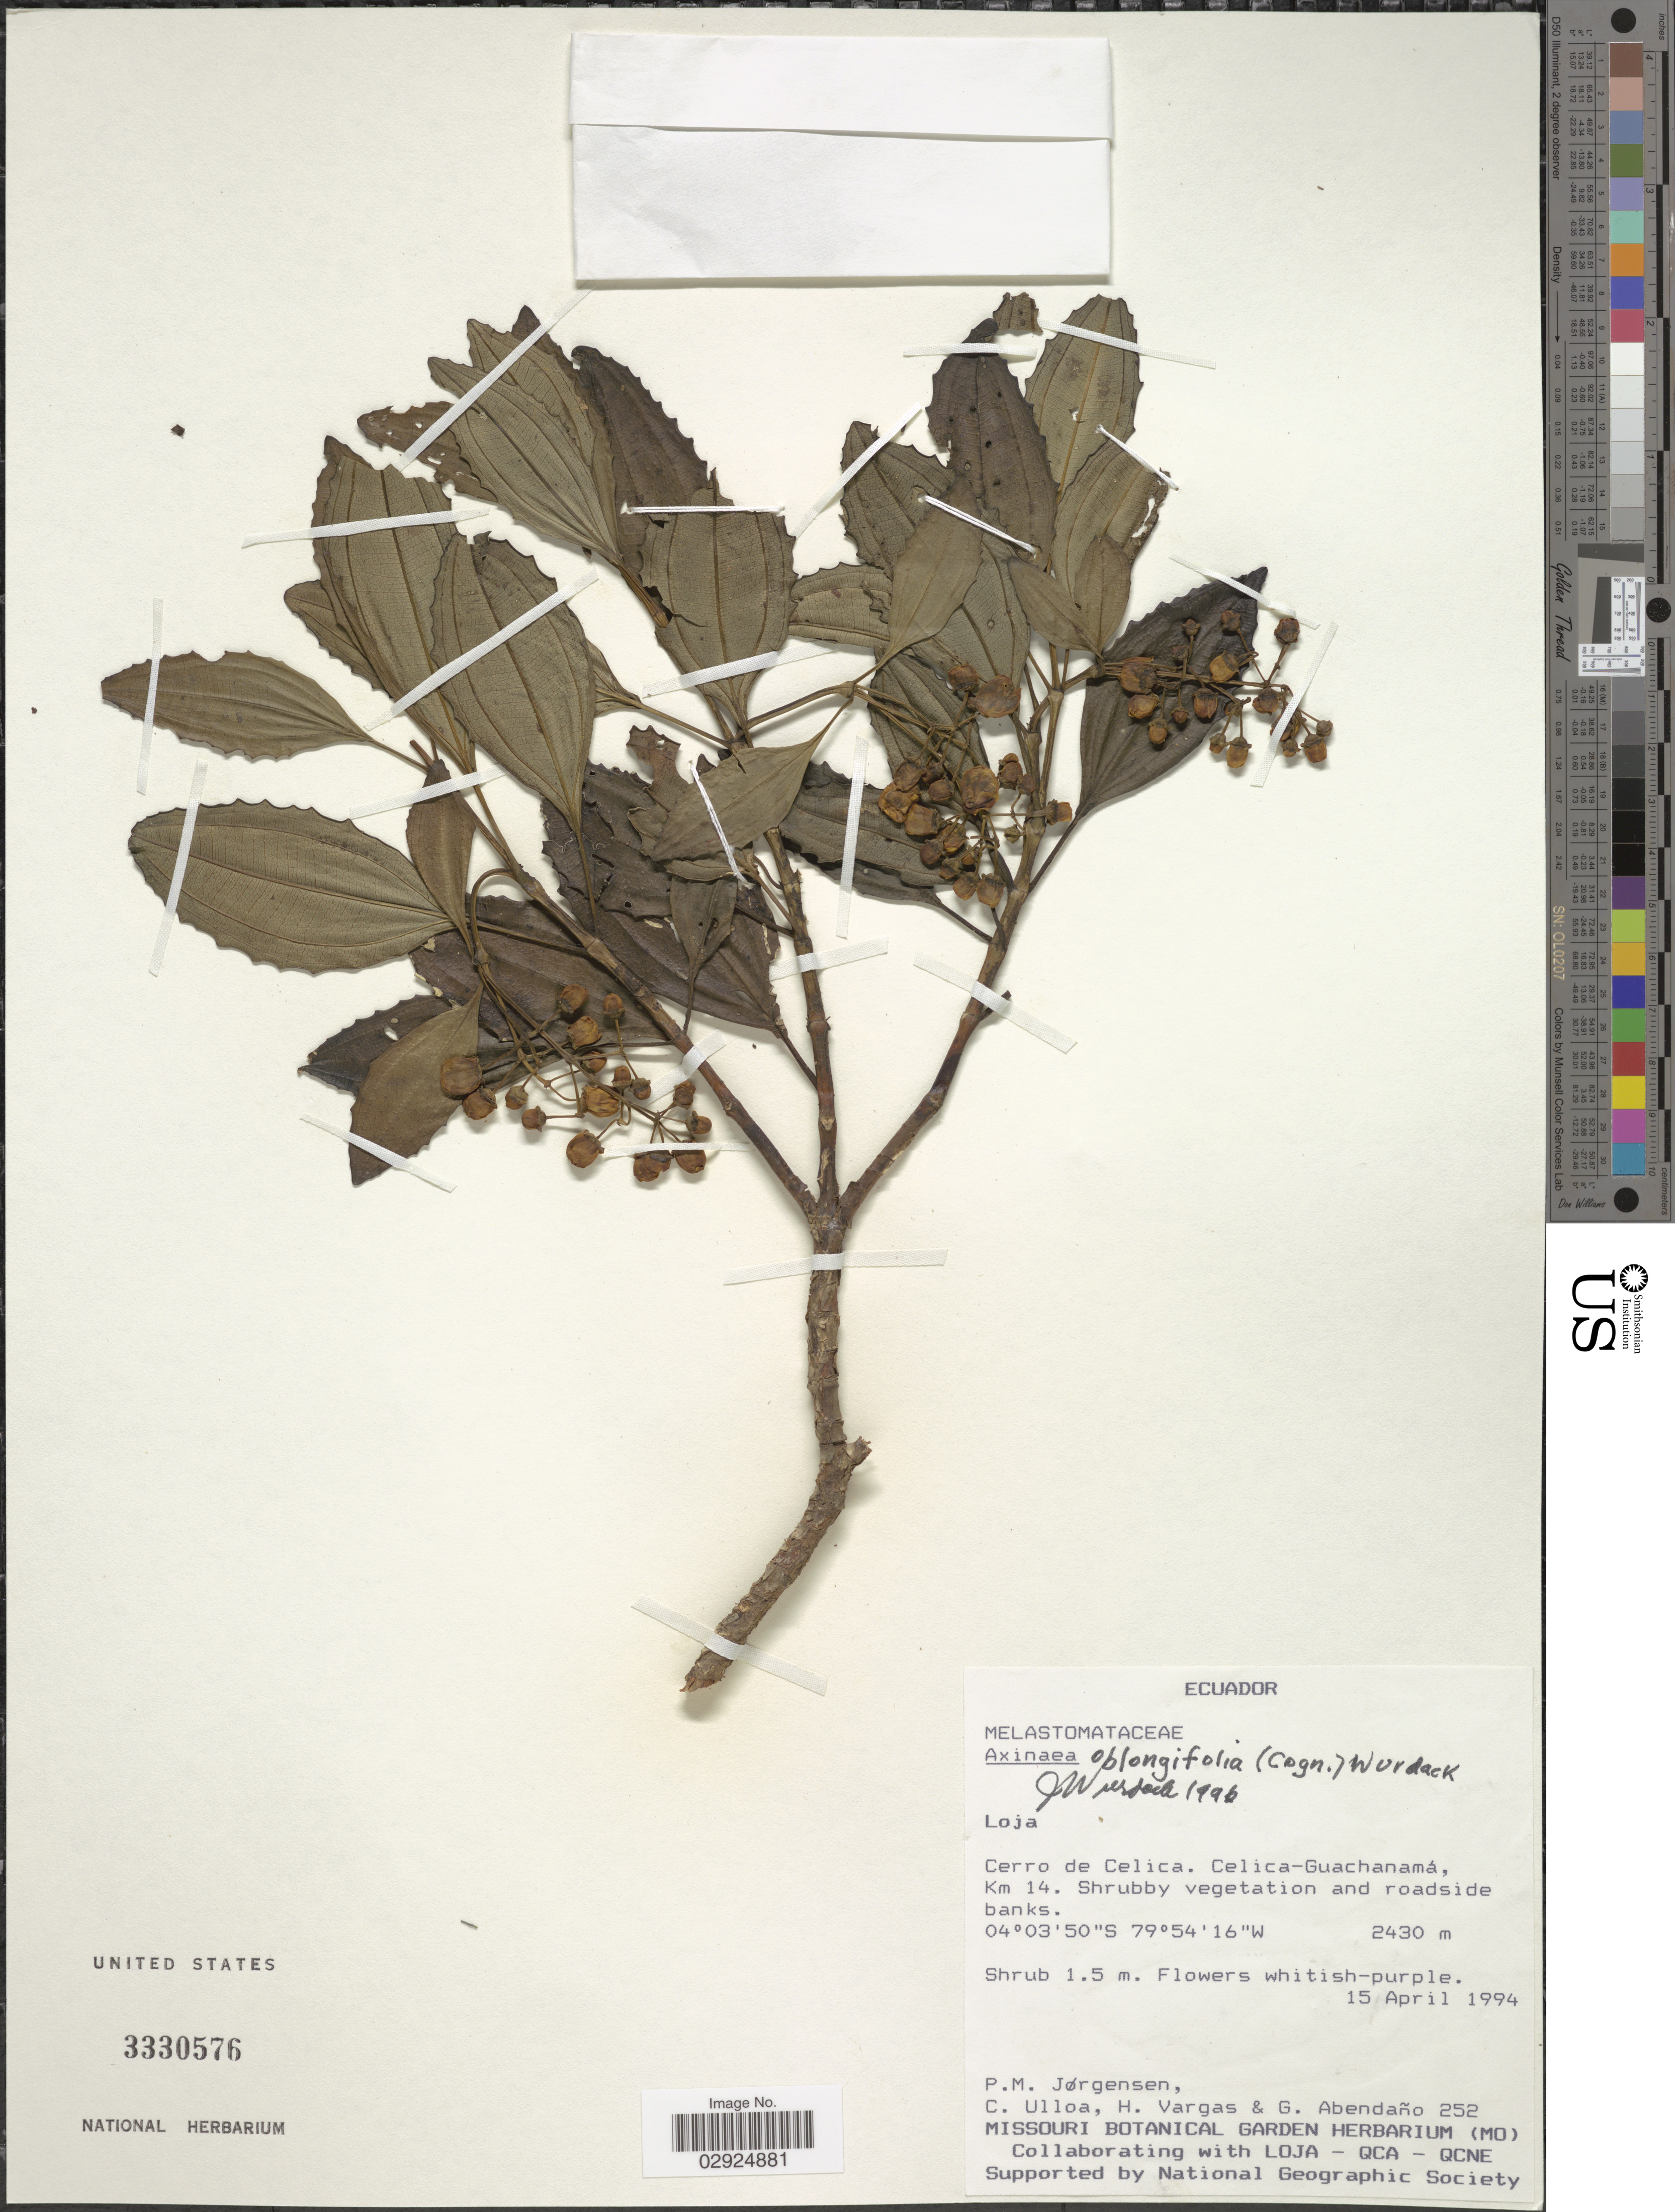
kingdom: Plantae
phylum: Tracheophyta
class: Magnoliopsida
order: Myrtales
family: Melastomataceae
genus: Axinaea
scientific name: Axinaea oblongifolia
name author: (Cogn.) Wurdack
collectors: P. Jørgensen, C. Ulloa, H. Vargas & G. Abendaño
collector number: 252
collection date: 1994-04-15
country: Ecuador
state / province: Loja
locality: Cerro de Celica, Celica-Guachanamá, Km 14.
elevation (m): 2430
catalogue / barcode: US 3330576